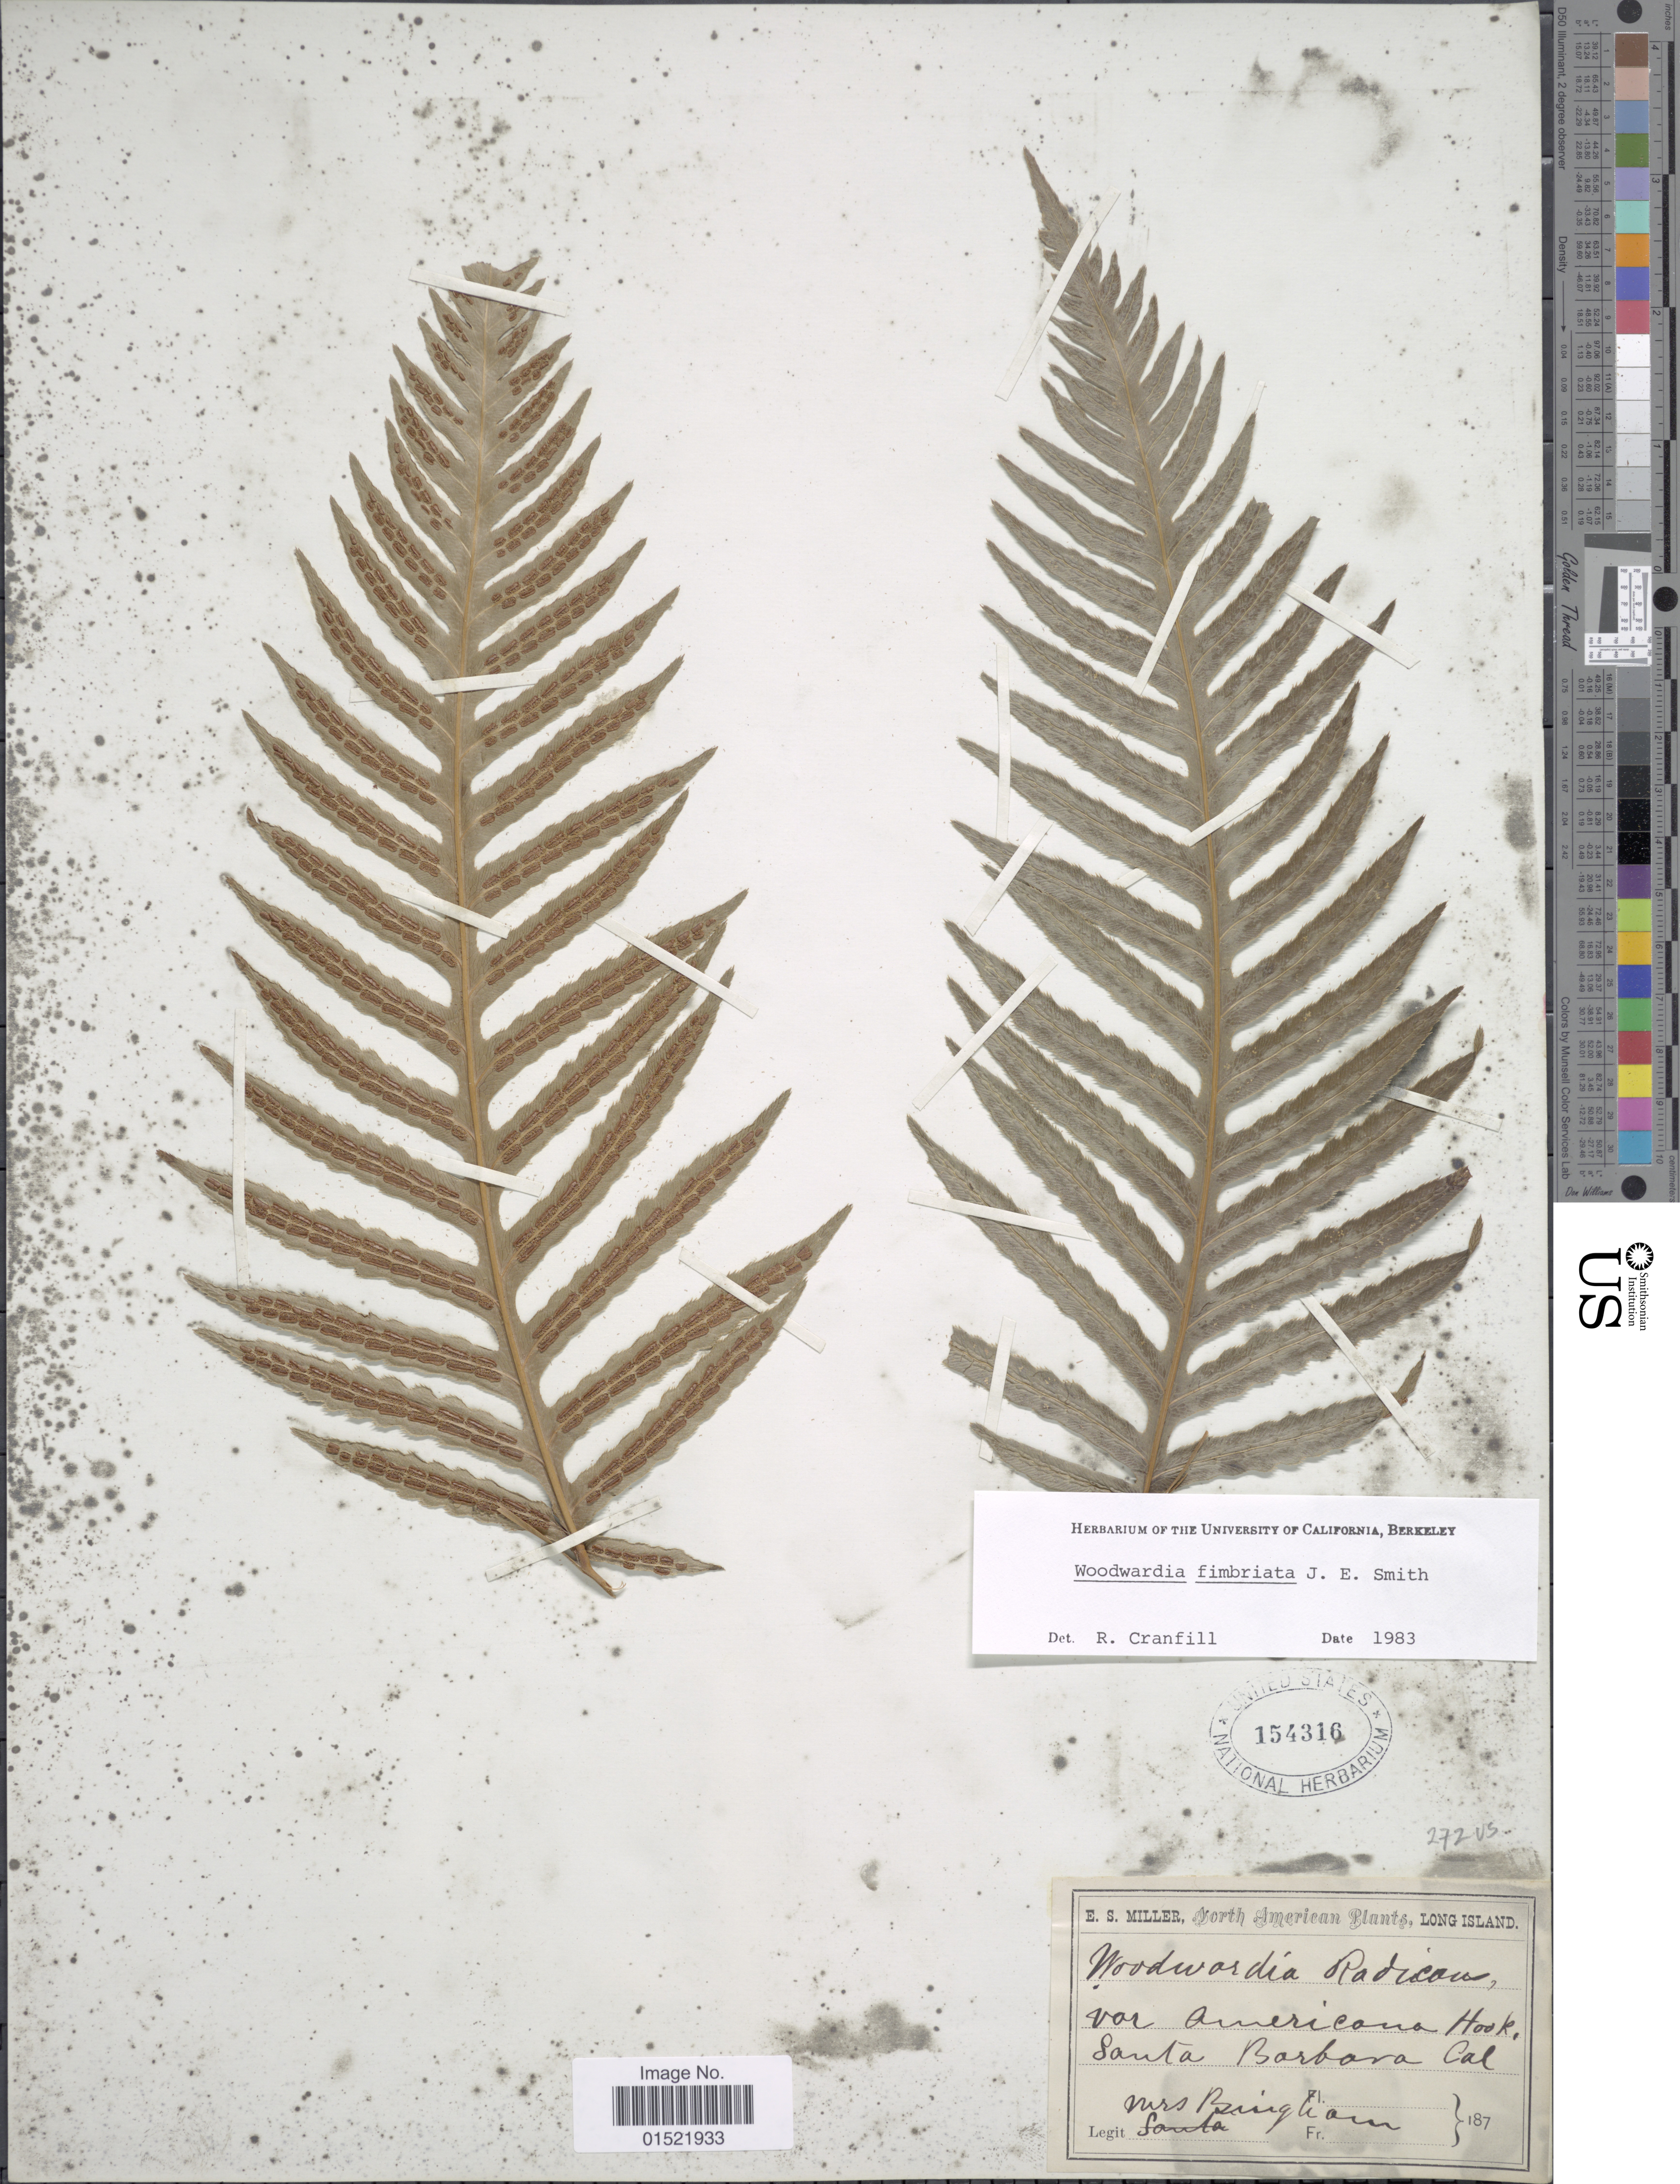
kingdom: Plantae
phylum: Tracheophyta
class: Polypodiopsida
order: Polypodiales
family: Blechnaceae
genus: Woodwardia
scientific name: Woodwardia fimbriata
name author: Sm.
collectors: Bringham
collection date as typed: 187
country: United States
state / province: California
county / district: Santa Barbara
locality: Long Island, Santa Barbara, Cal.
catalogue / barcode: US 154316